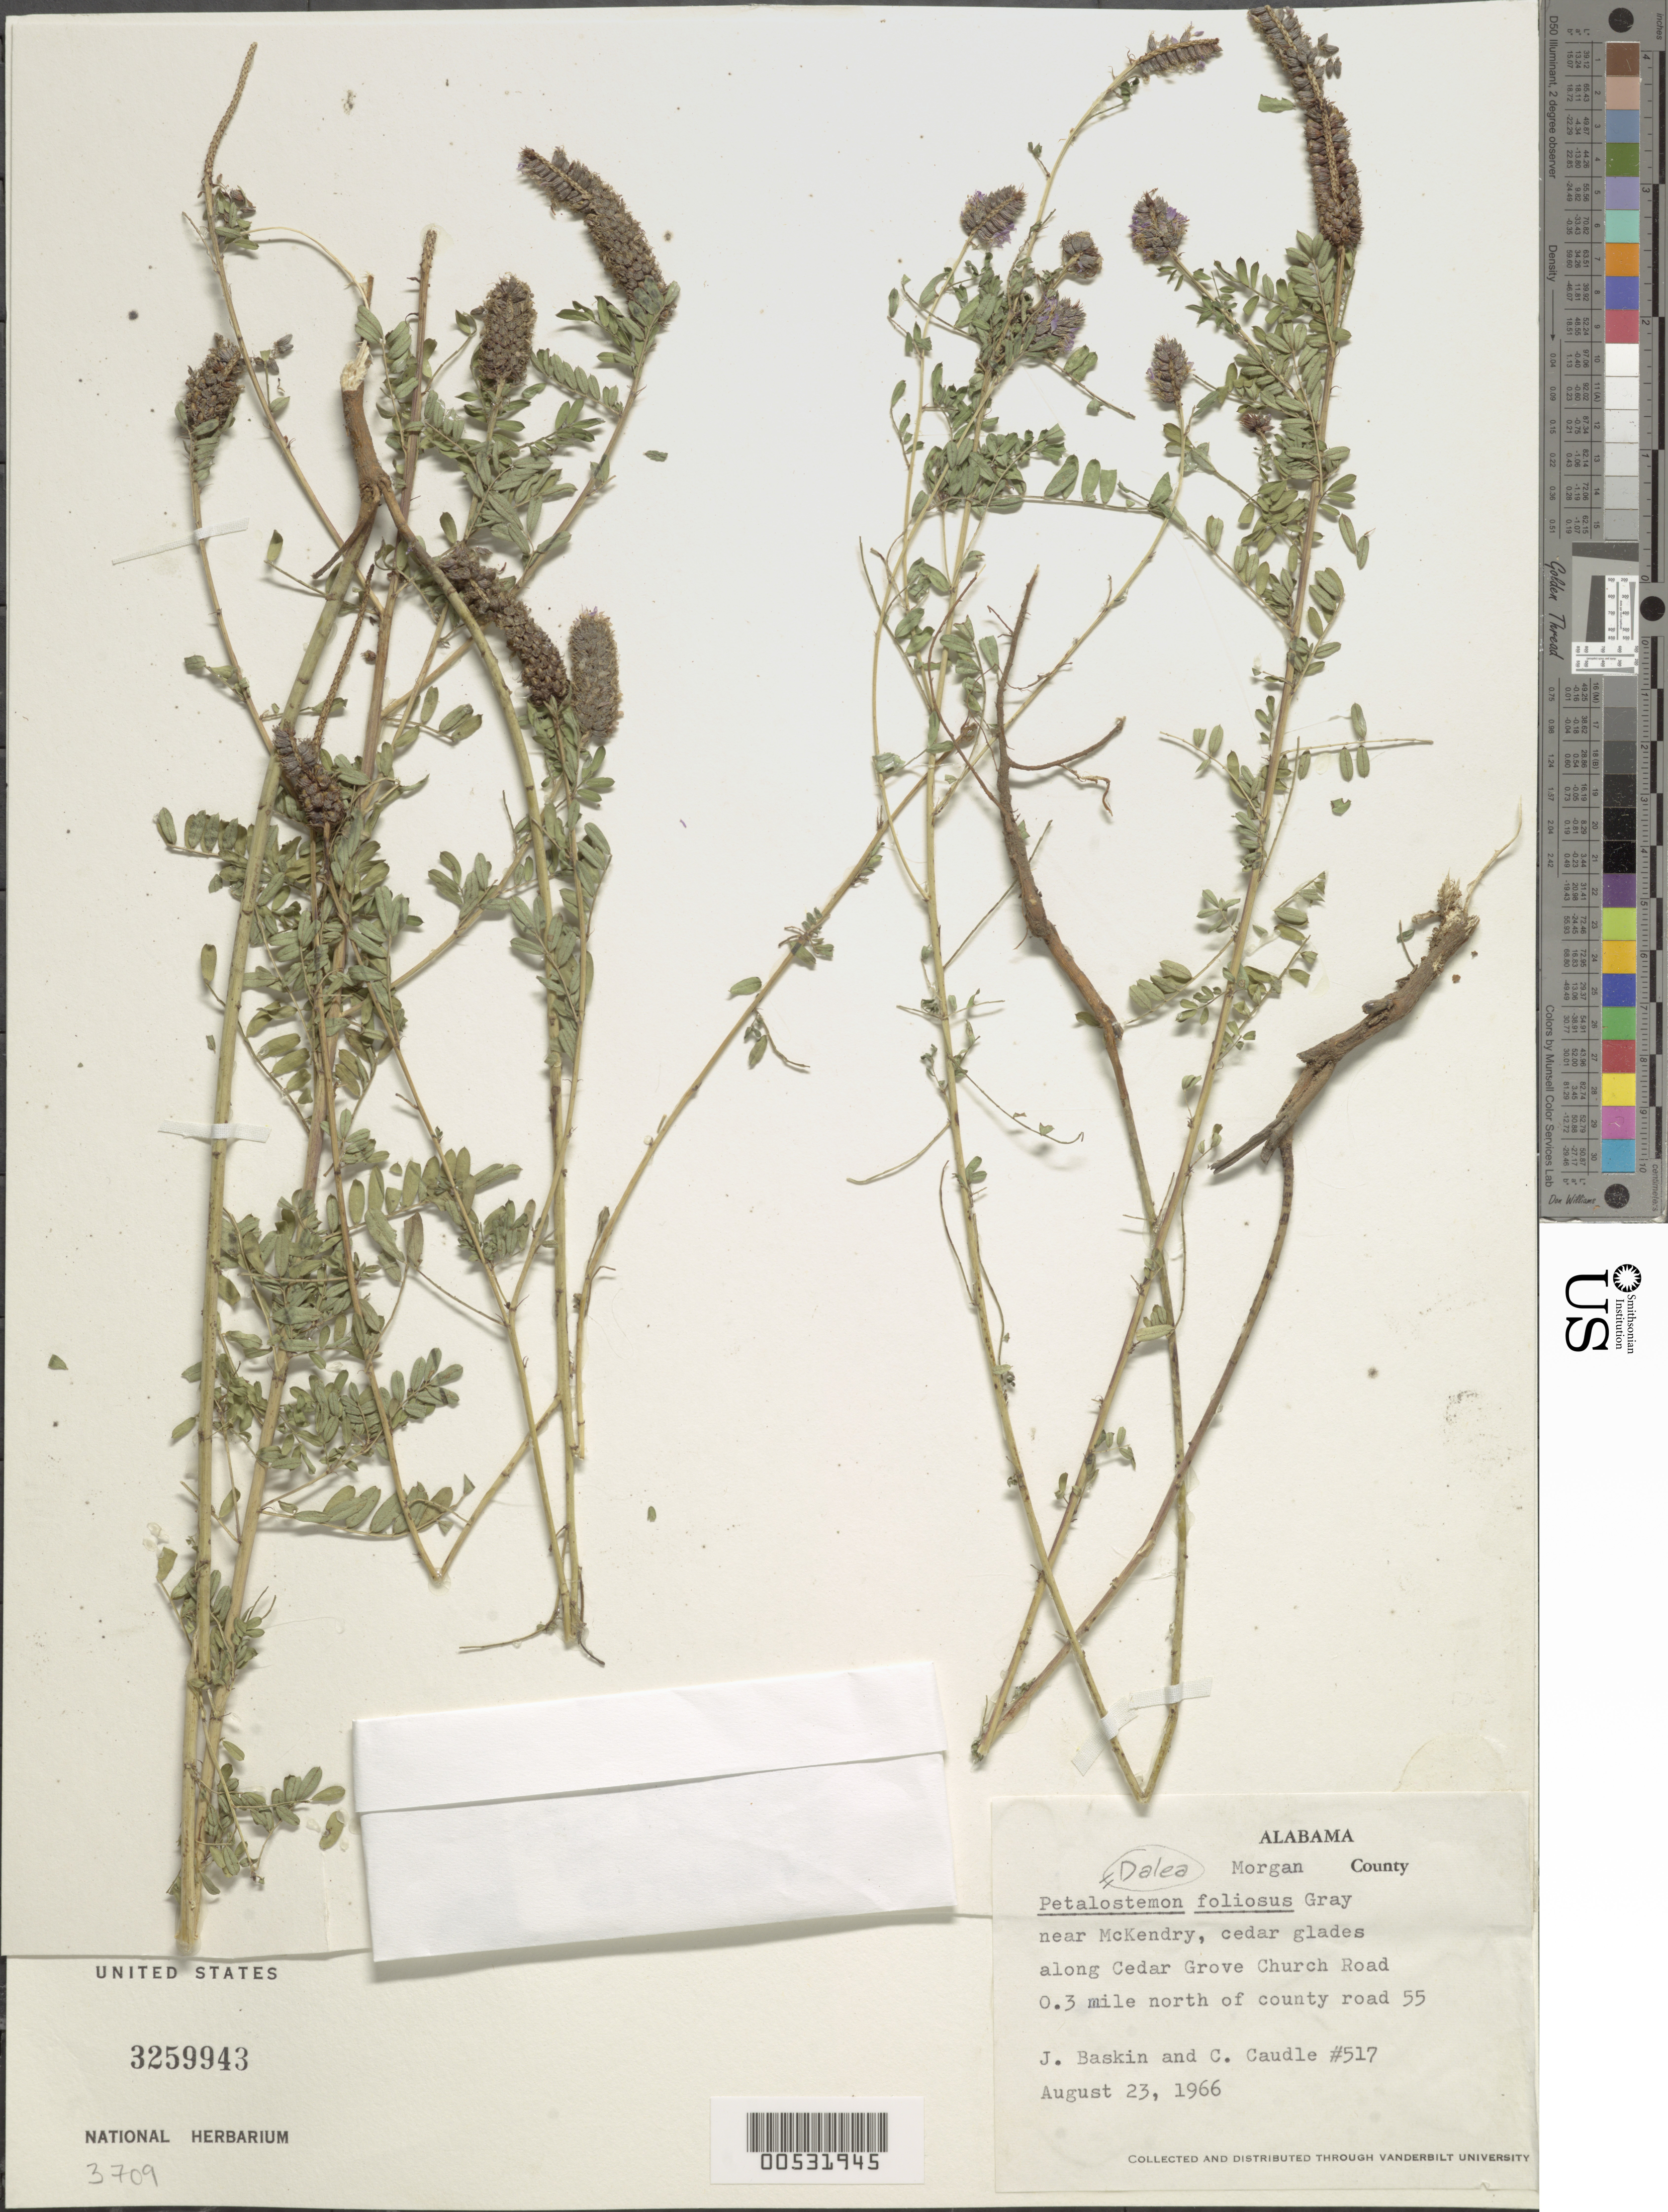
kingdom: Plantae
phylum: Tracheophyta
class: Magnoliopsida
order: Fabales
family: Fabaceae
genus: Dalea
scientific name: Dalea foliosa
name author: (Aiton) Barneby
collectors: J. Baskin & C. Caudle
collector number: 517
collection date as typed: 23 Aug 1966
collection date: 1966-08-23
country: United States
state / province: Alabama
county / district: Morgan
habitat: Cedar glades.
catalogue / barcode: US 3259943